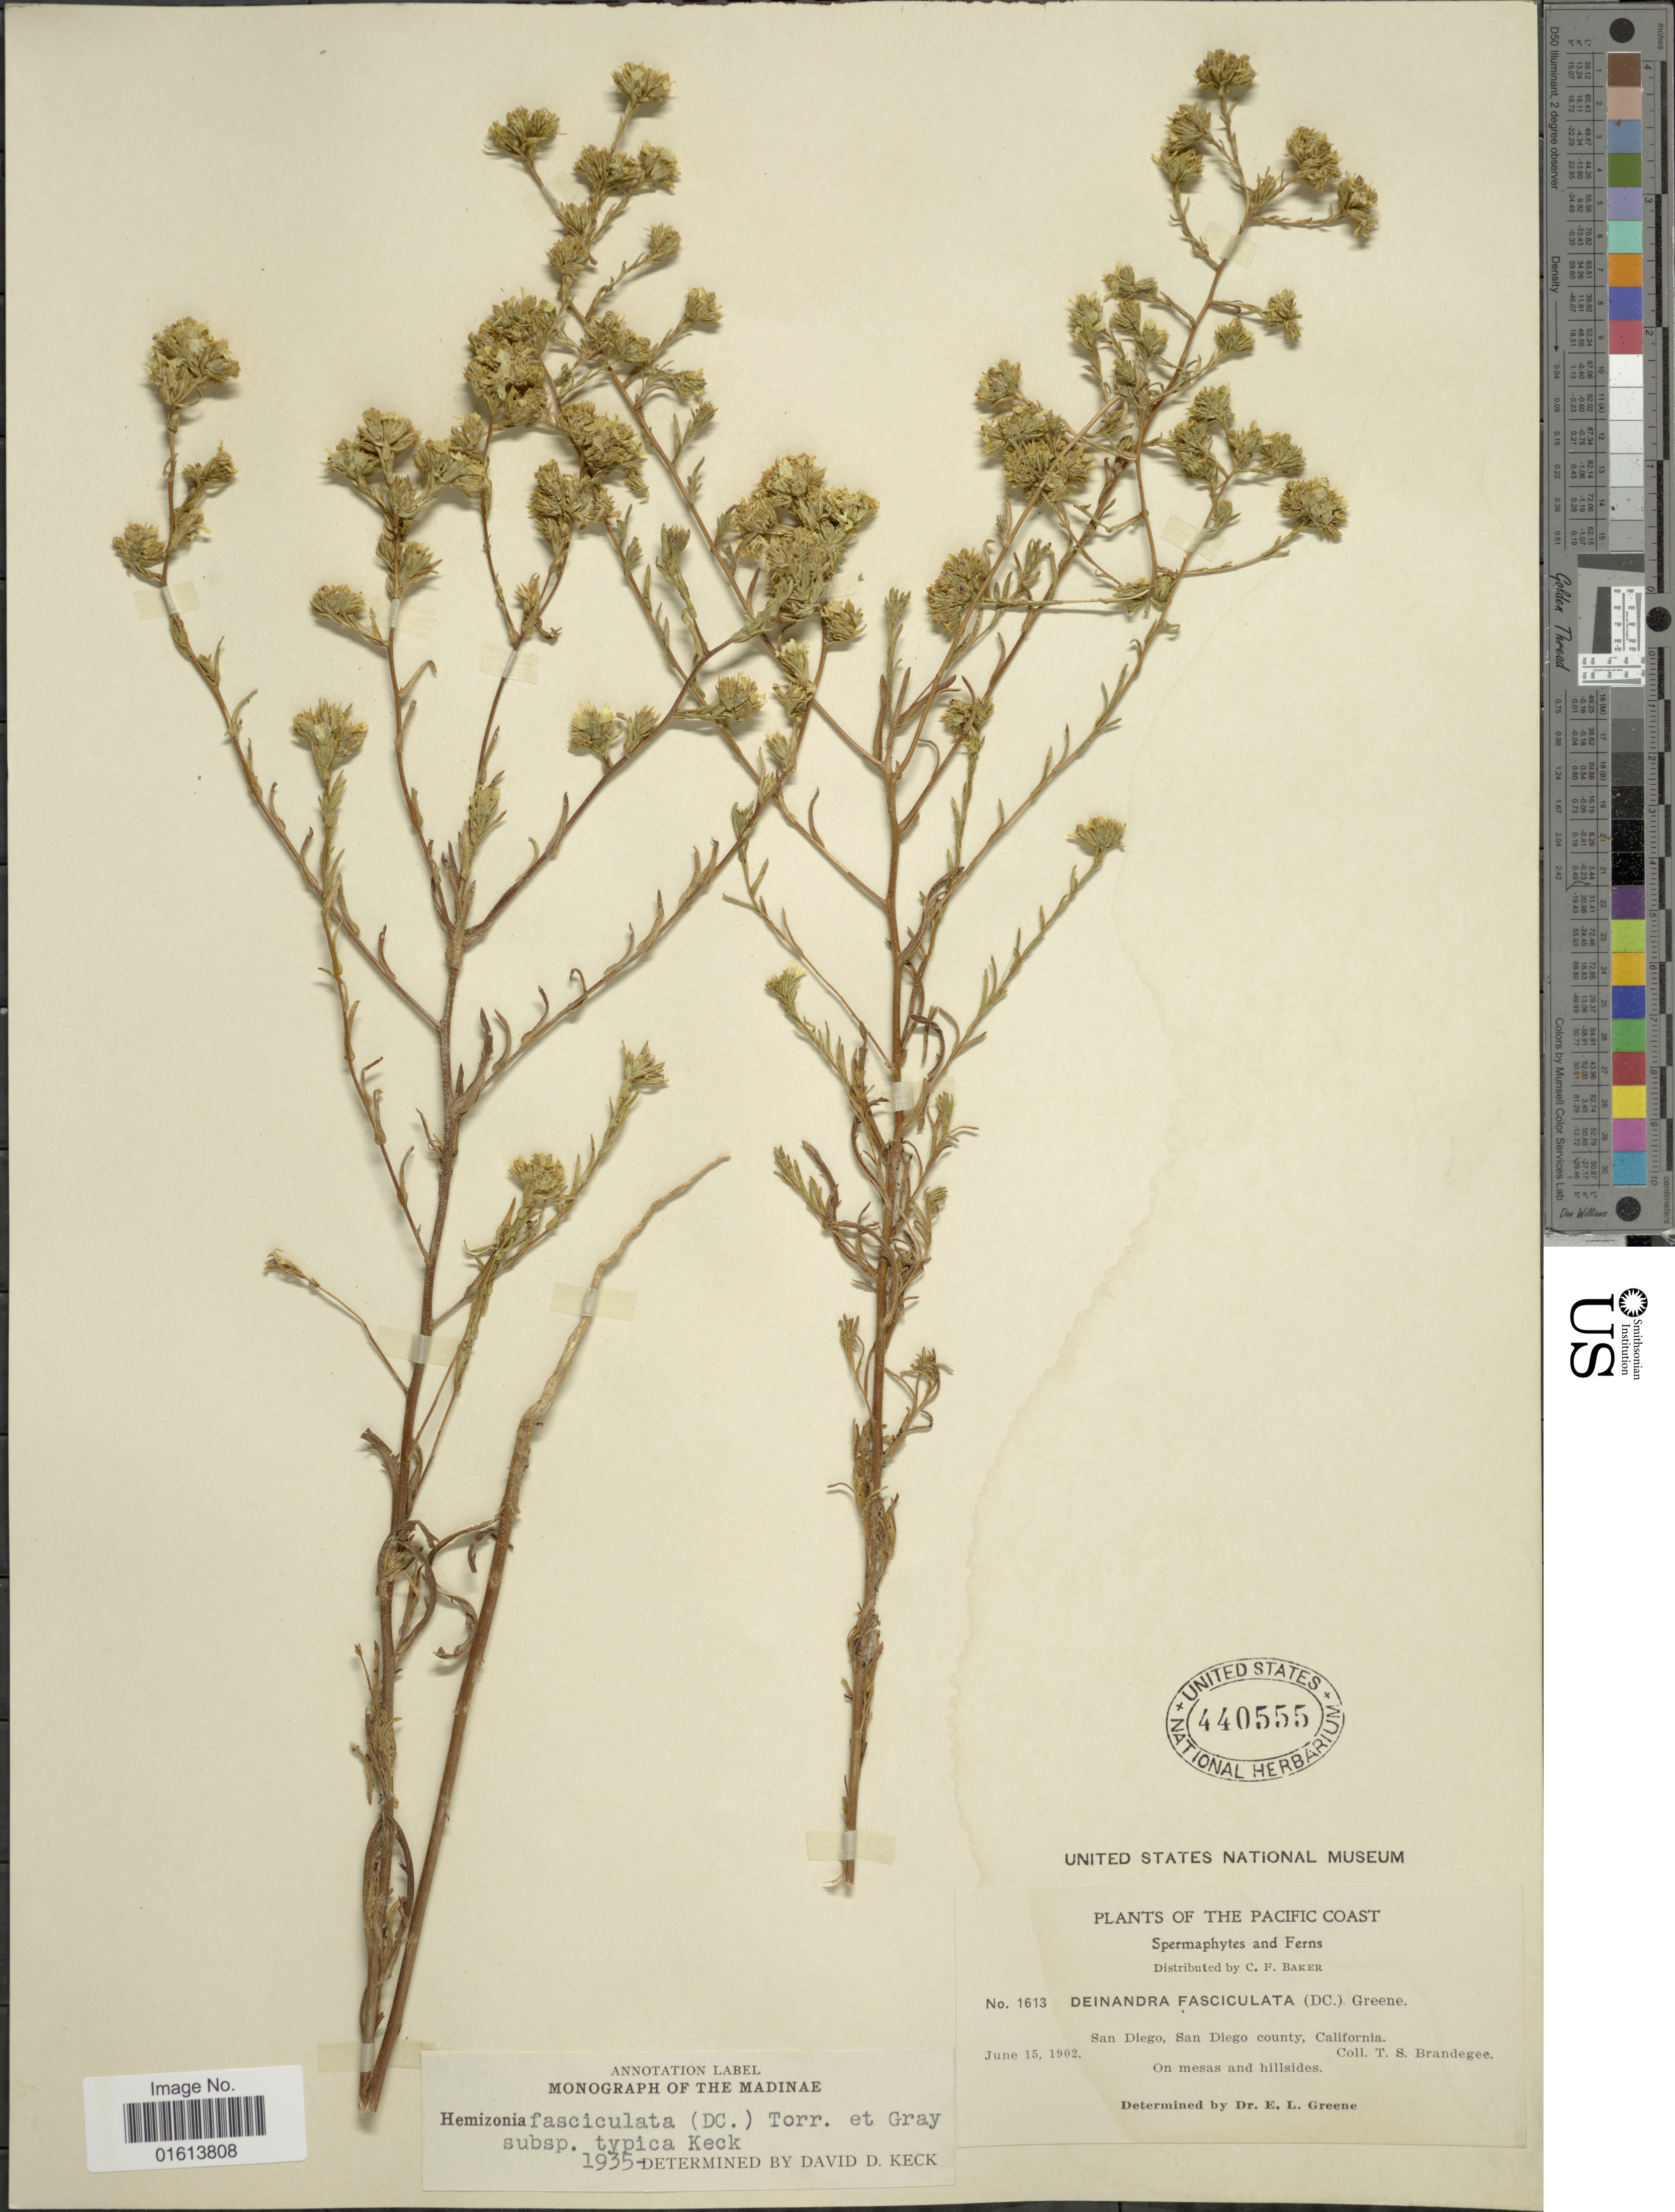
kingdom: Plantae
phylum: Tracheophyta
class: Magnoliopsida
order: Asterales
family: Asteraceae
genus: Deinandra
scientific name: Deinandra fasciculata subsp. fasciculata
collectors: T. S. Brandegee (herbarium)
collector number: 1613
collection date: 1902-06-15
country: United States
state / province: California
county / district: San Diego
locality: The Pacific Coast. San Diego, San Diego county, California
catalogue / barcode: US 440555